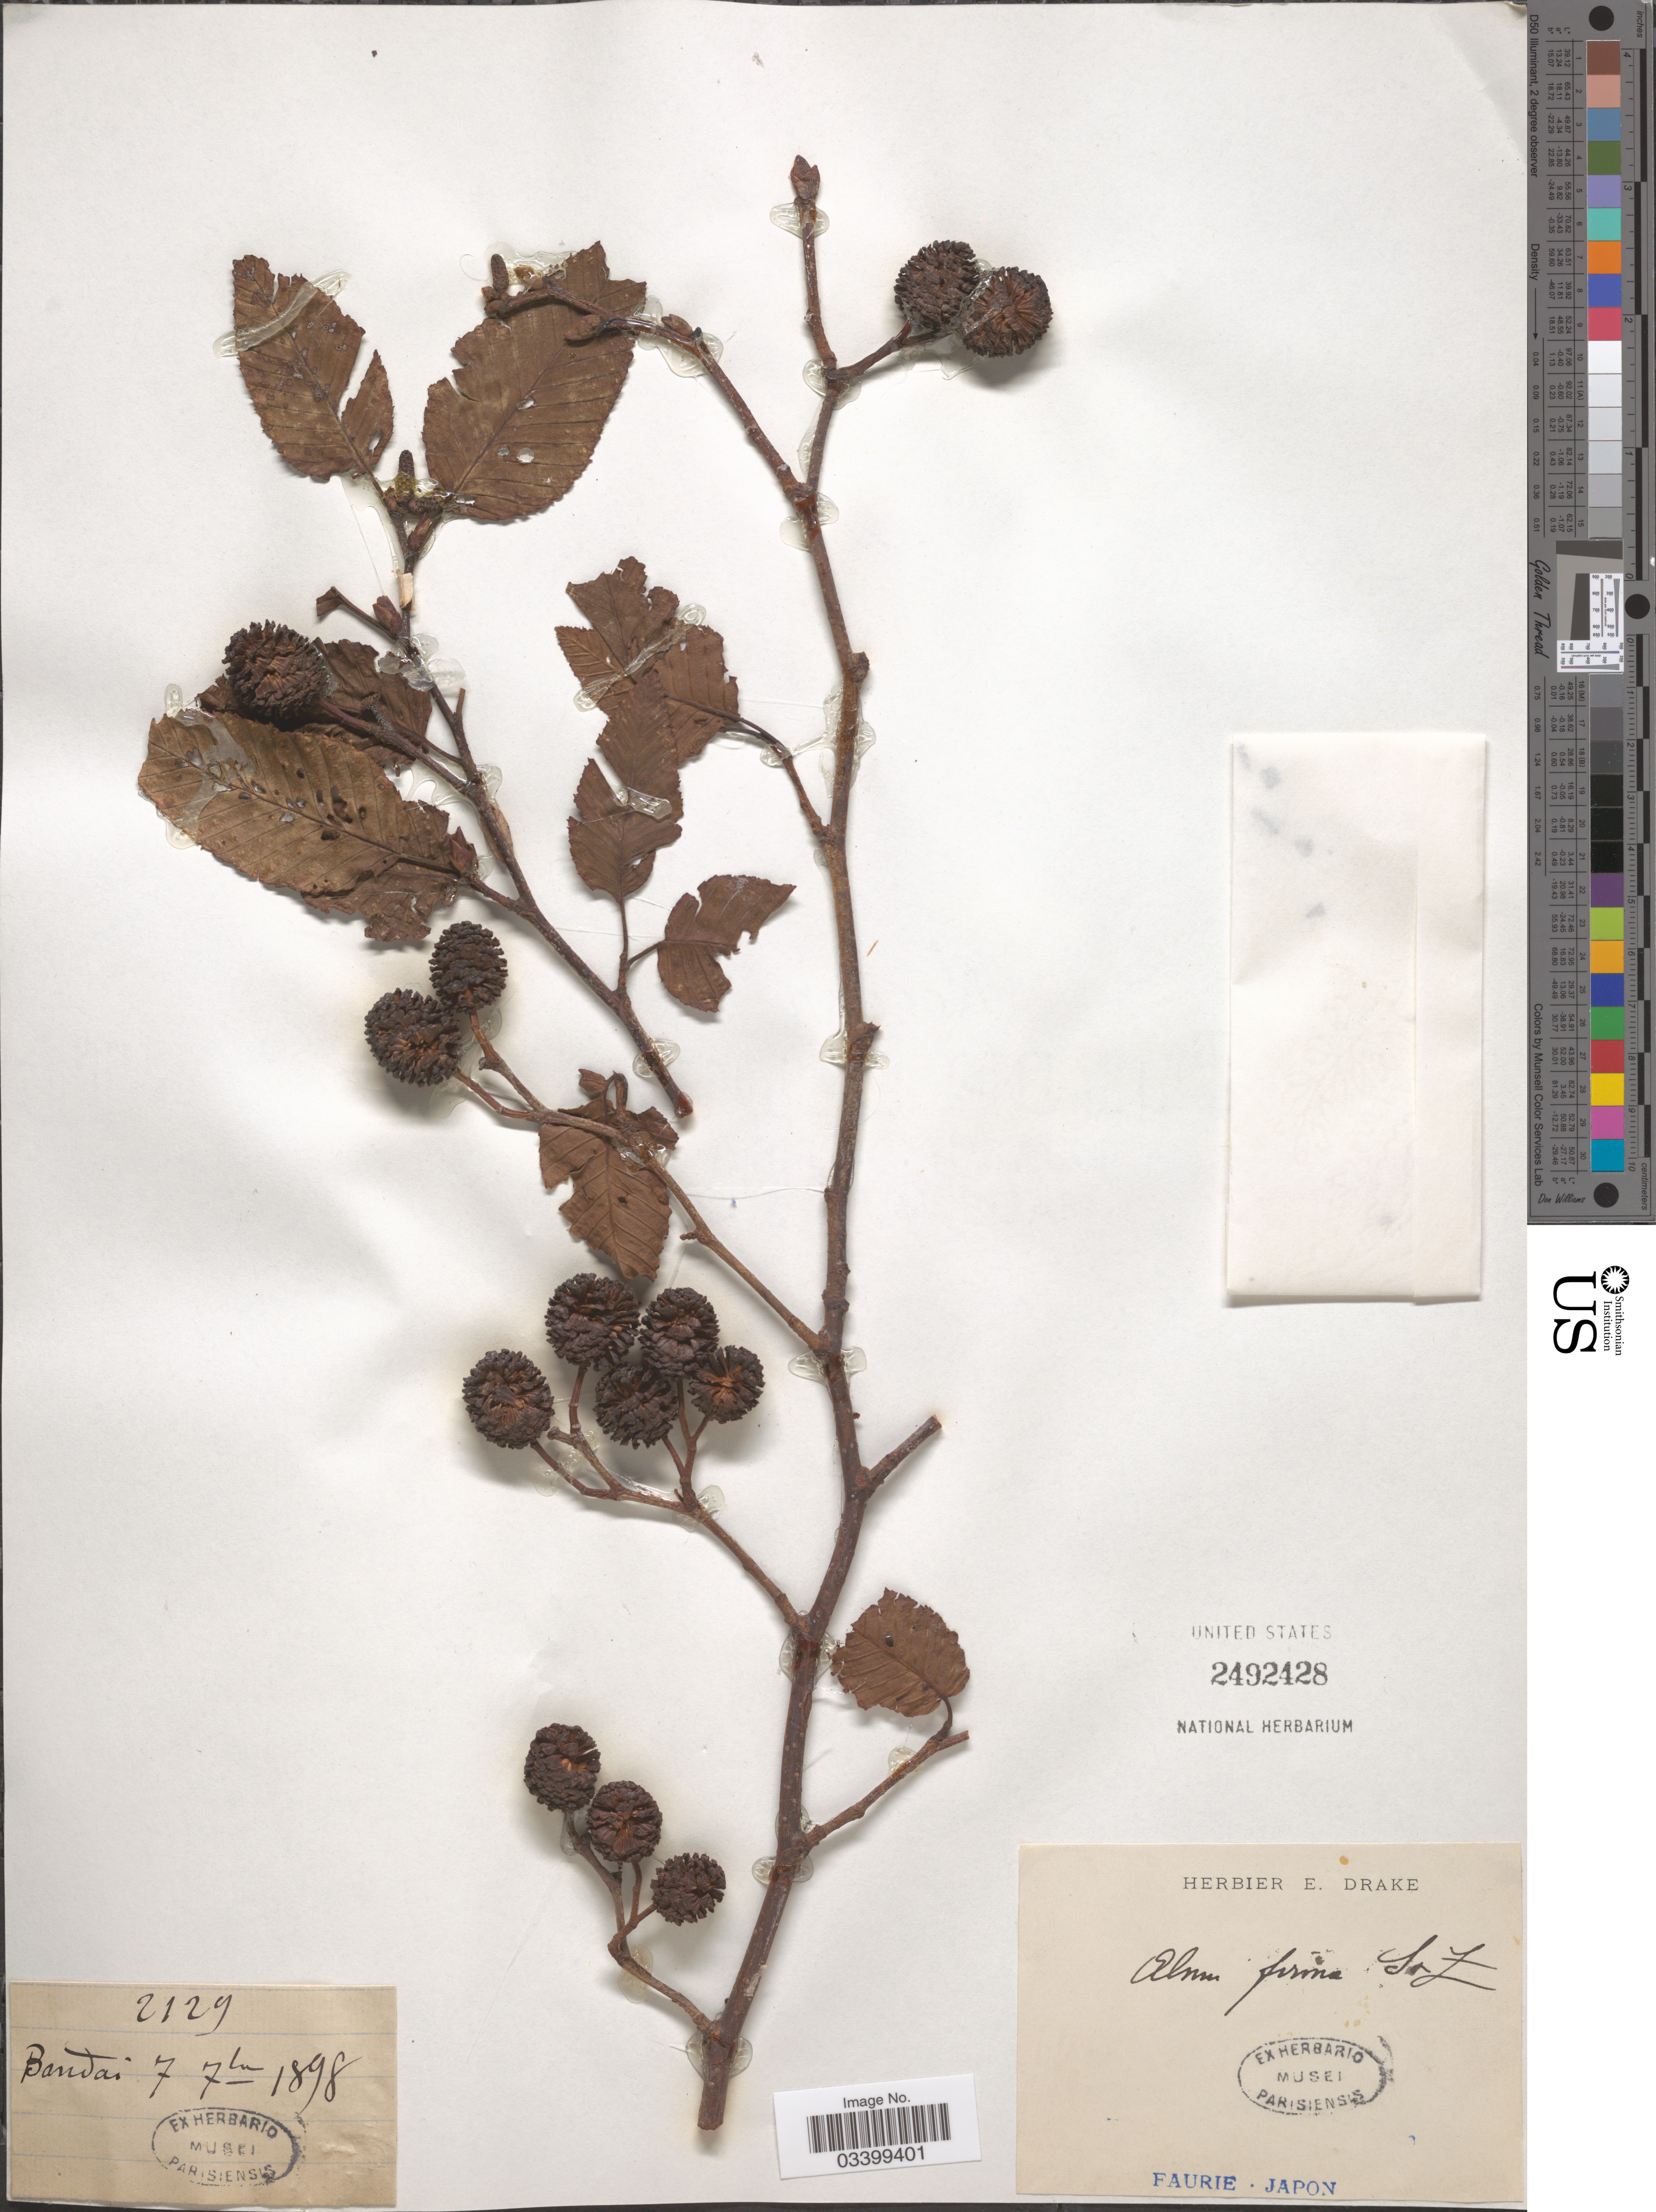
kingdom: Plantae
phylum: Tracheophyta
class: Magnoliopsida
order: Fagales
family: Betulaceae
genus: Alnus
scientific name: Alnus firma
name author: Siebold & Zucc.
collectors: -. Faurie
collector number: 2129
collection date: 1898-09-07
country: Japan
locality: Bandai.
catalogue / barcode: US 2492428